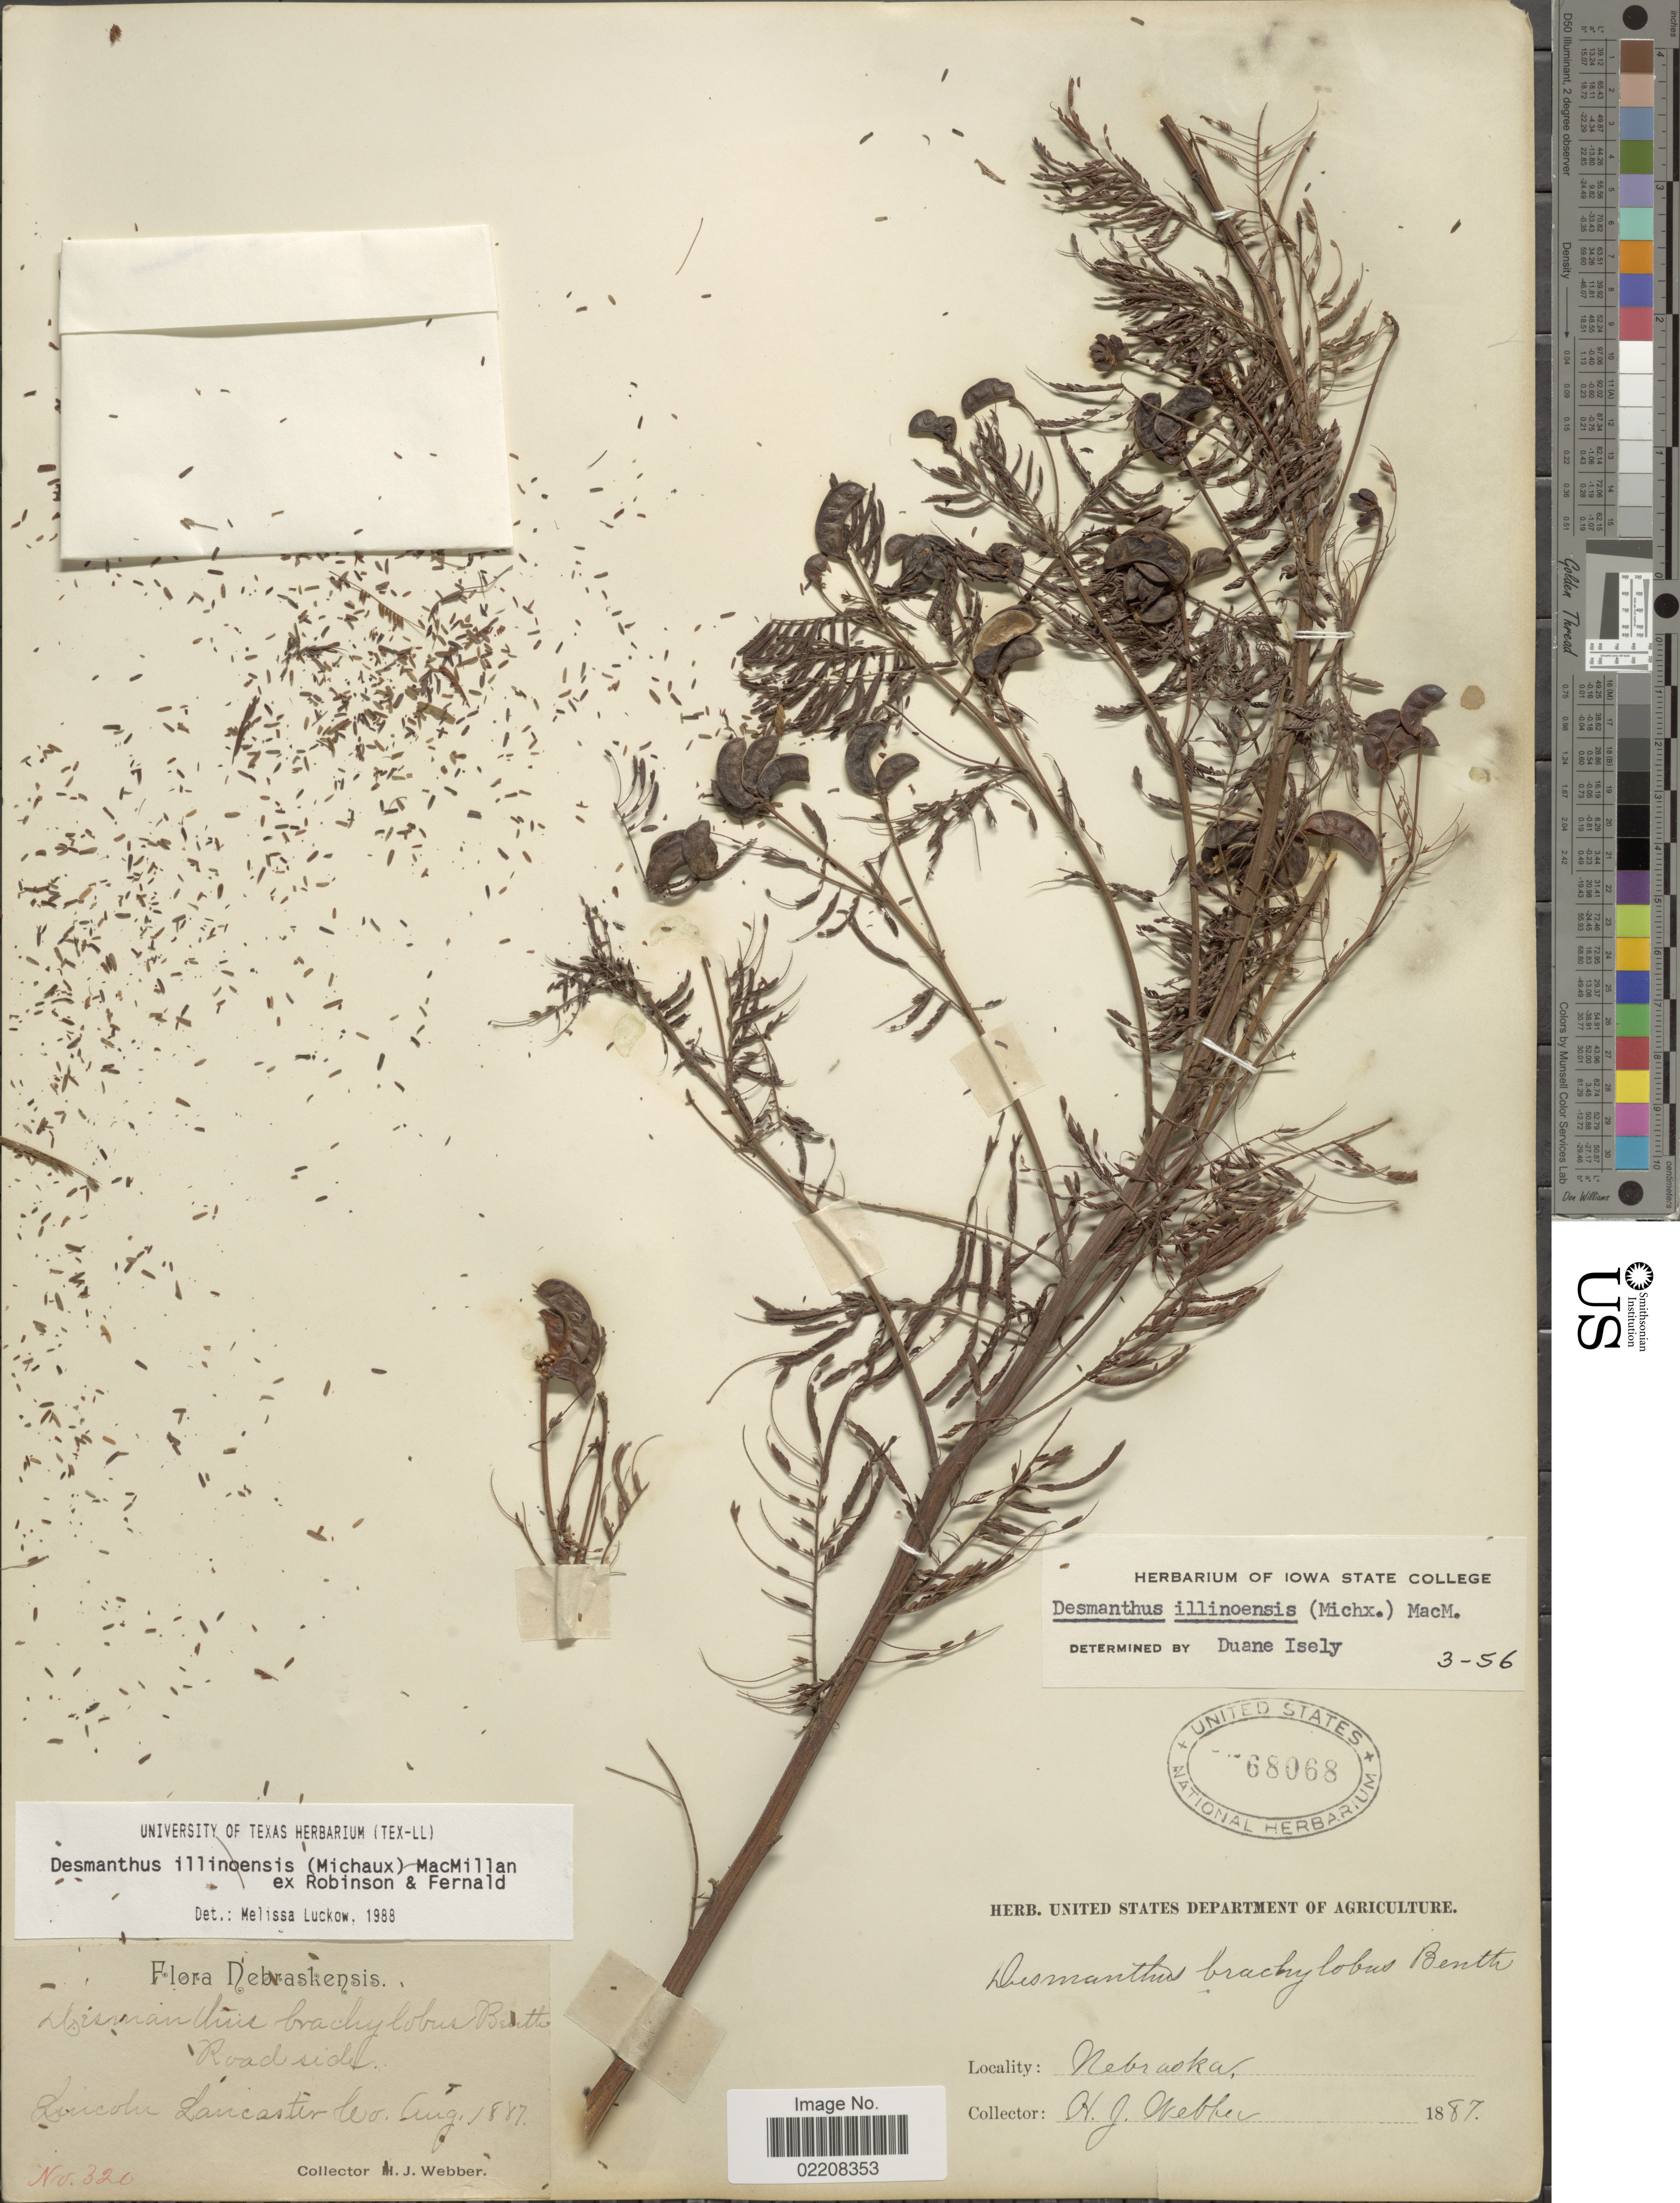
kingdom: Plantae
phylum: Tracheophyta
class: Magnoliopsida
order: Fabales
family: Fabaceae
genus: Desmanthus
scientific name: Desmanthus illinoensis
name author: (Michx.) MacMill.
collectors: H. Webber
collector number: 320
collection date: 1887-08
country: United States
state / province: Nebraska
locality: Lincoln Lancaster Co.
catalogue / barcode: US 68068